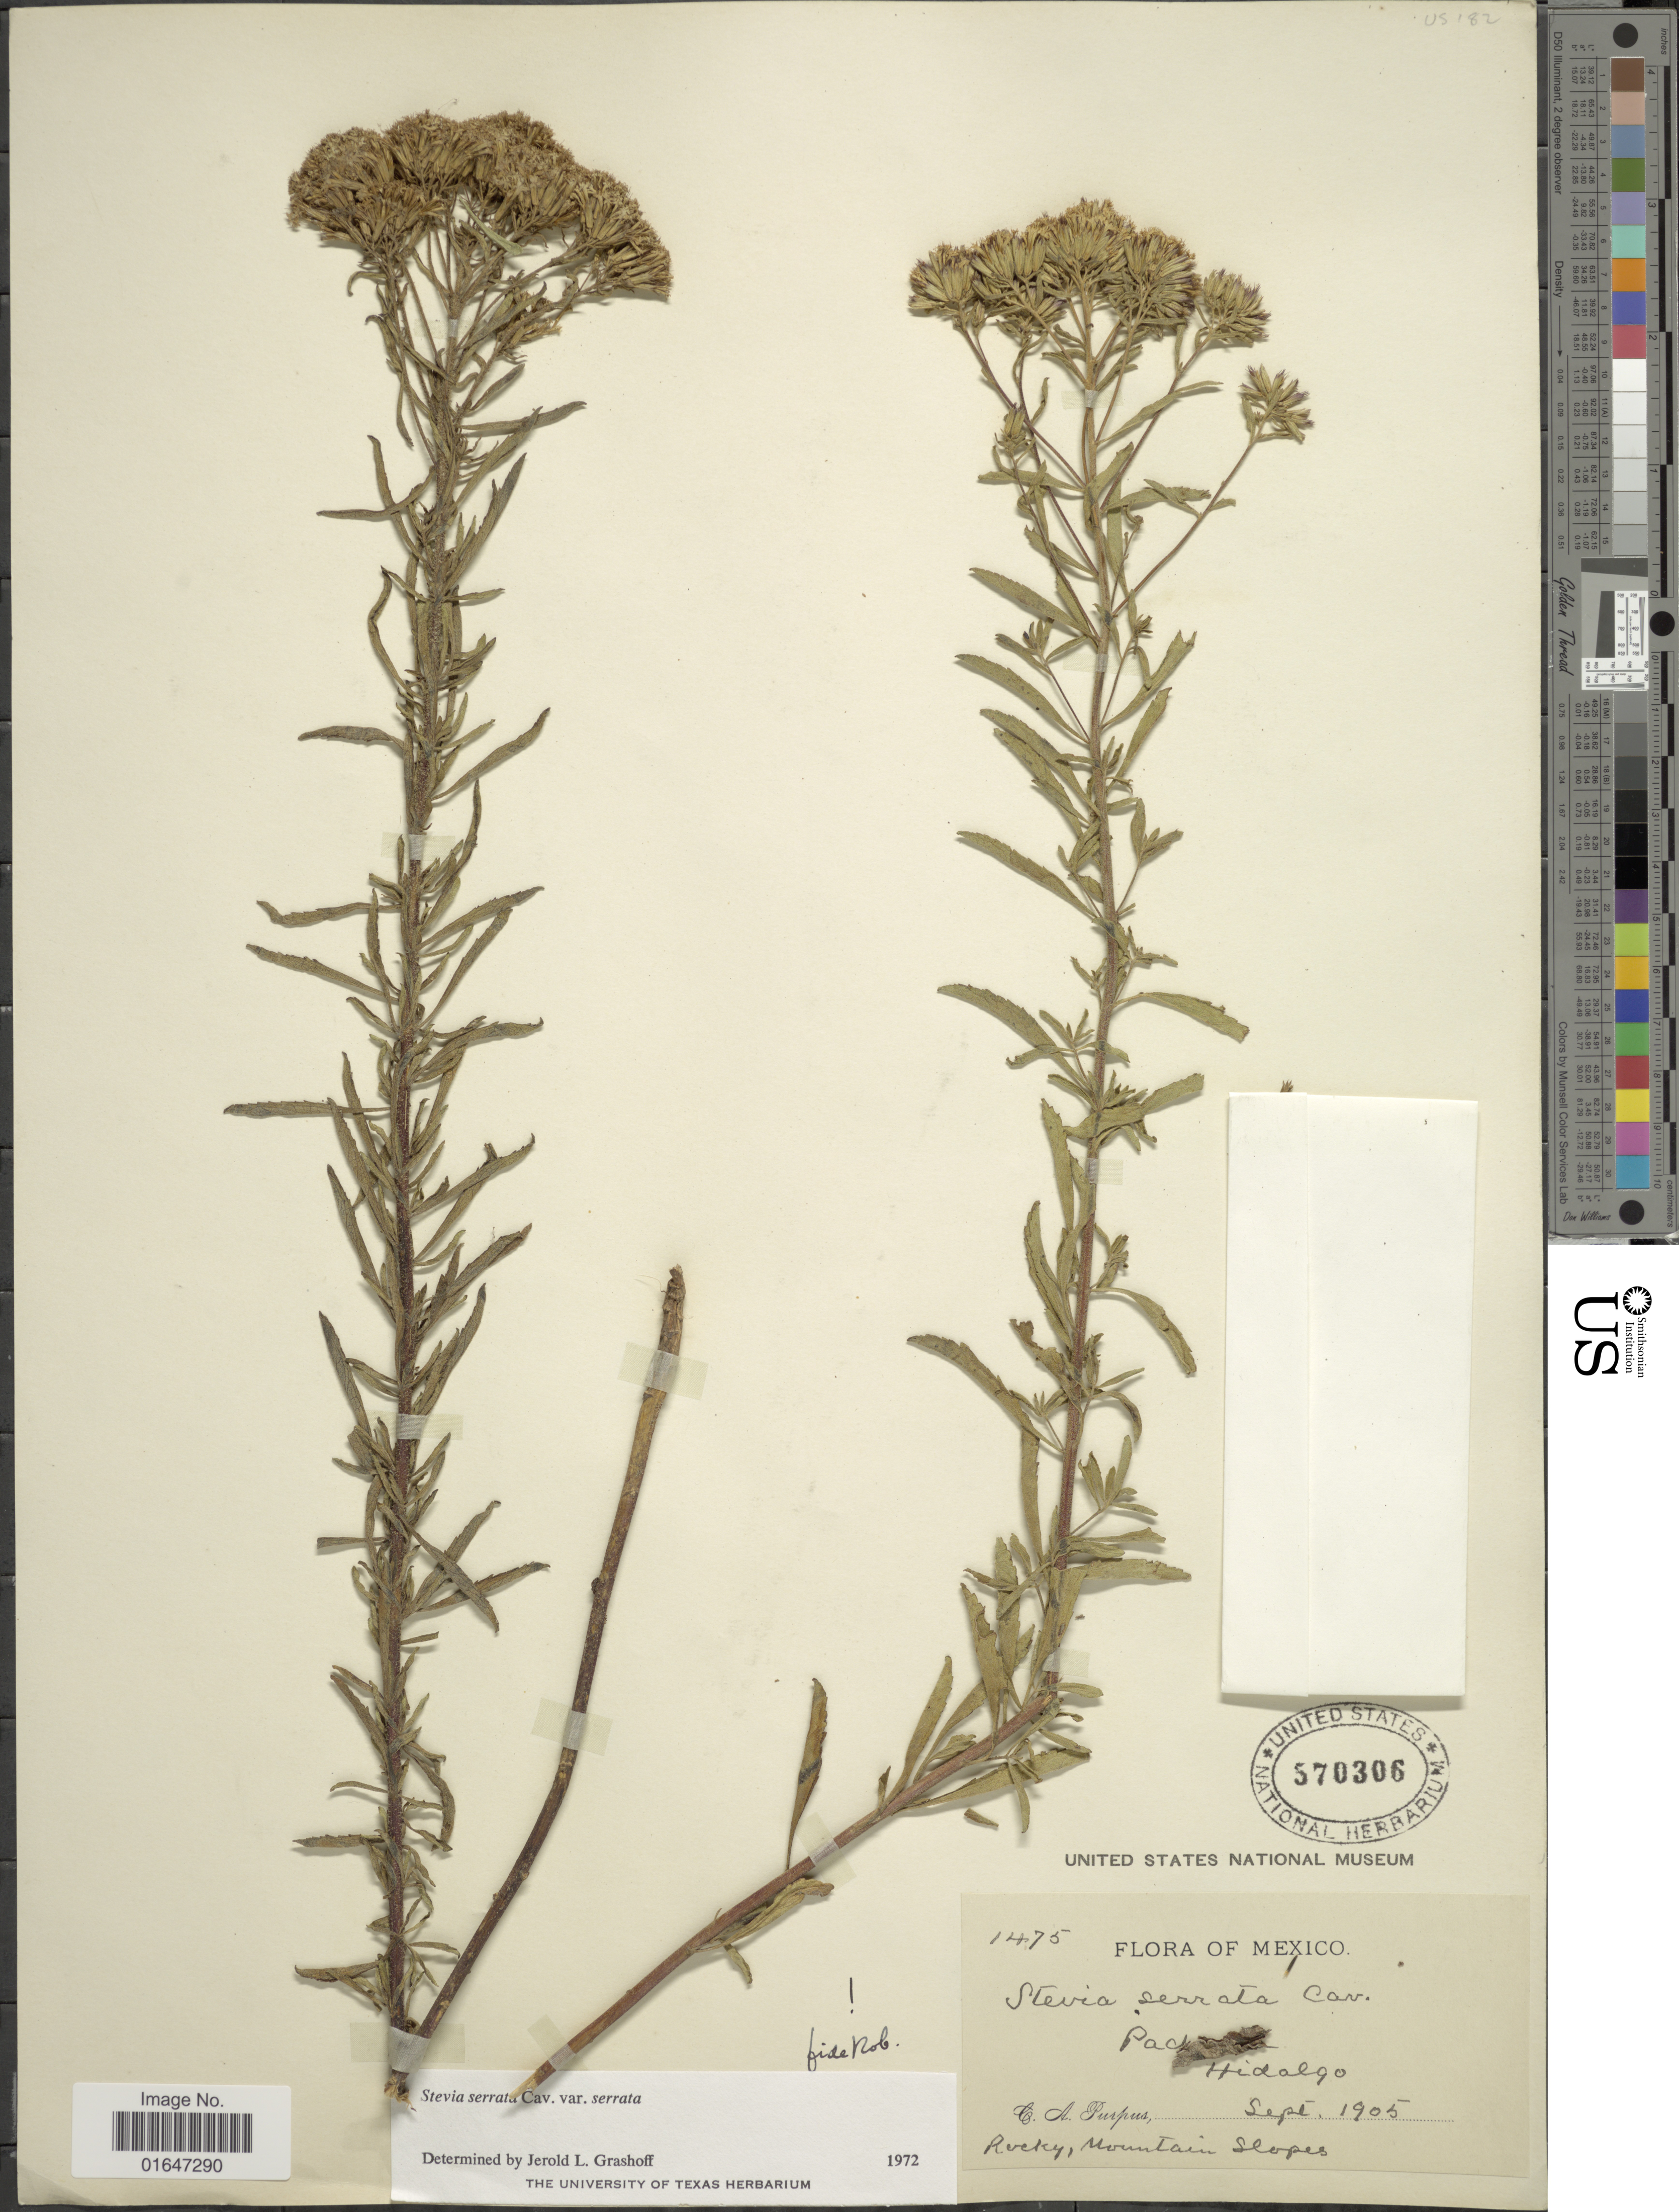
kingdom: Plantae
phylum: Tracheophyta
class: Magnoliopsida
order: Asterales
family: Asteraceae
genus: Stevia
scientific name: Stevia serrata var. serrata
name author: Cav.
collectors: C. A. Purpus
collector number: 1475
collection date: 1905-09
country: Mexico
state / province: Hidalgo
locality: Mountain slopes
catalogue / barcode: US 570306